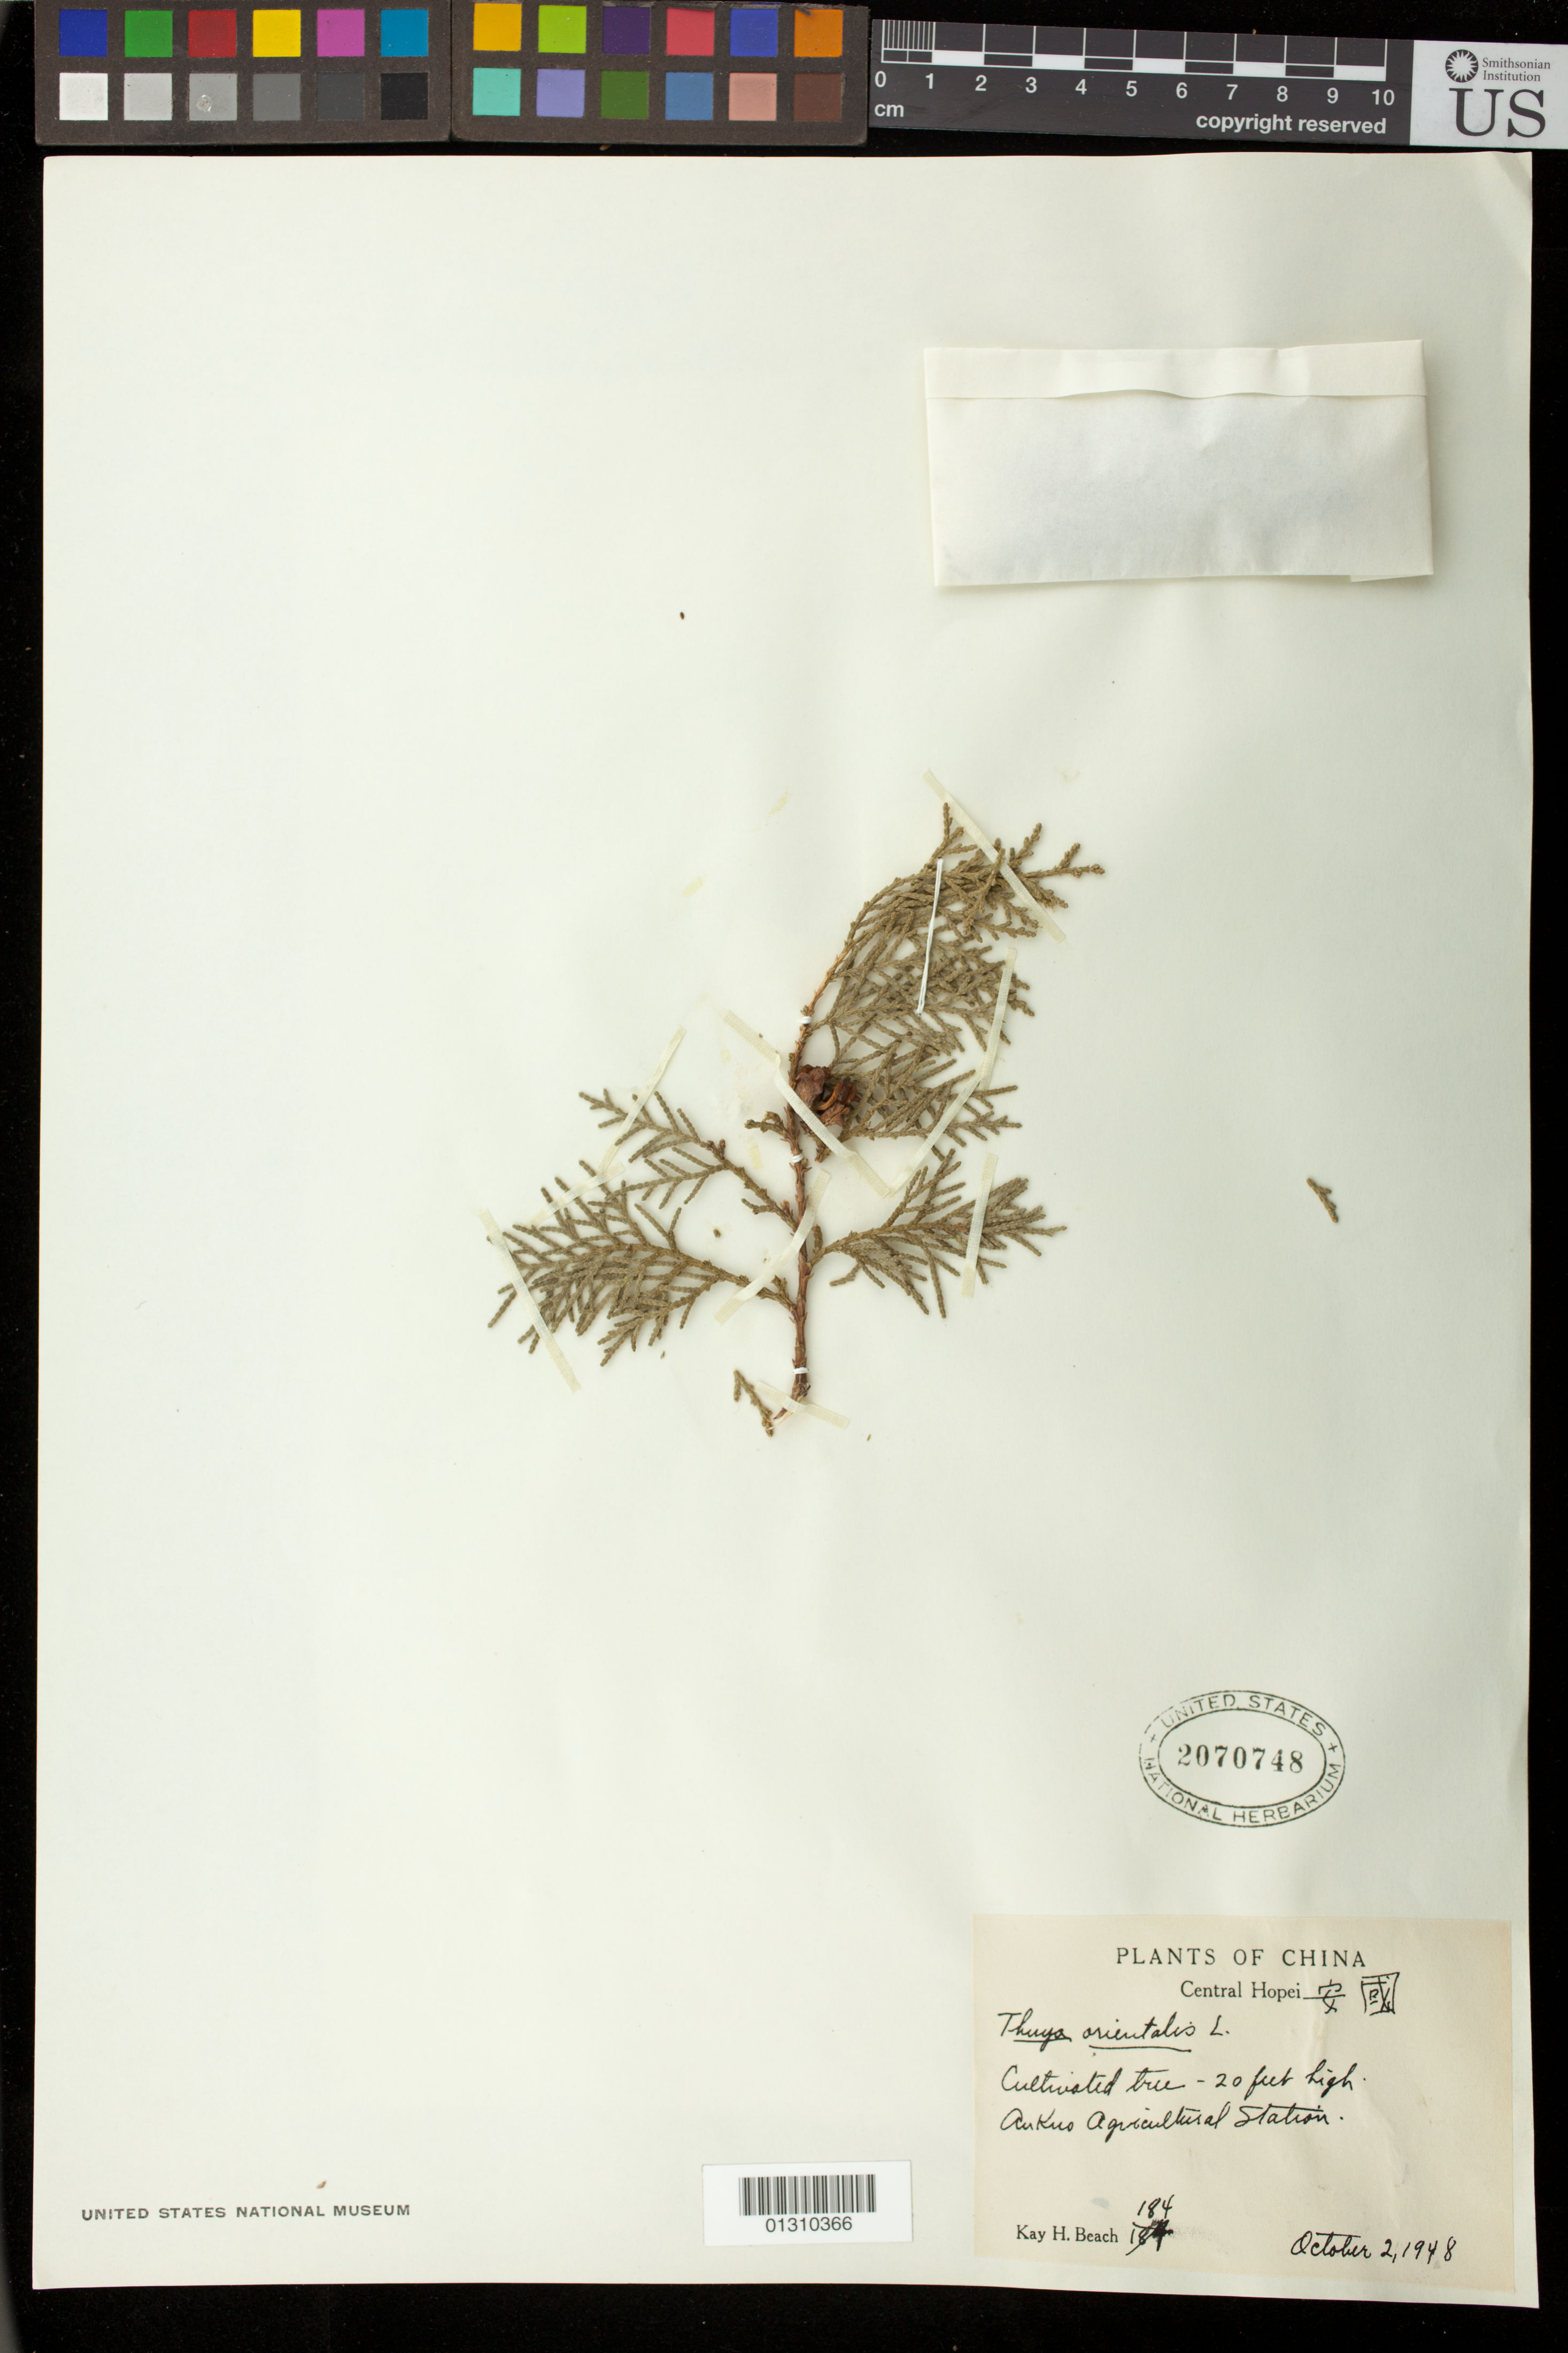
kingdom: Plantae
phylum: Tracheophyta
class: Pinopsida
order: Pinales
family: Cupressaceae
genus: Thuja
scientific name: Thuja orientalis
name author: L.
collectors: K. H. Beach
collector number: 184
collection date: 1948-10-02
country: China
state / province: Hebei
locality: Central Hopei, Ankus Agricultural Station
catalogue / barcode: US 2070748